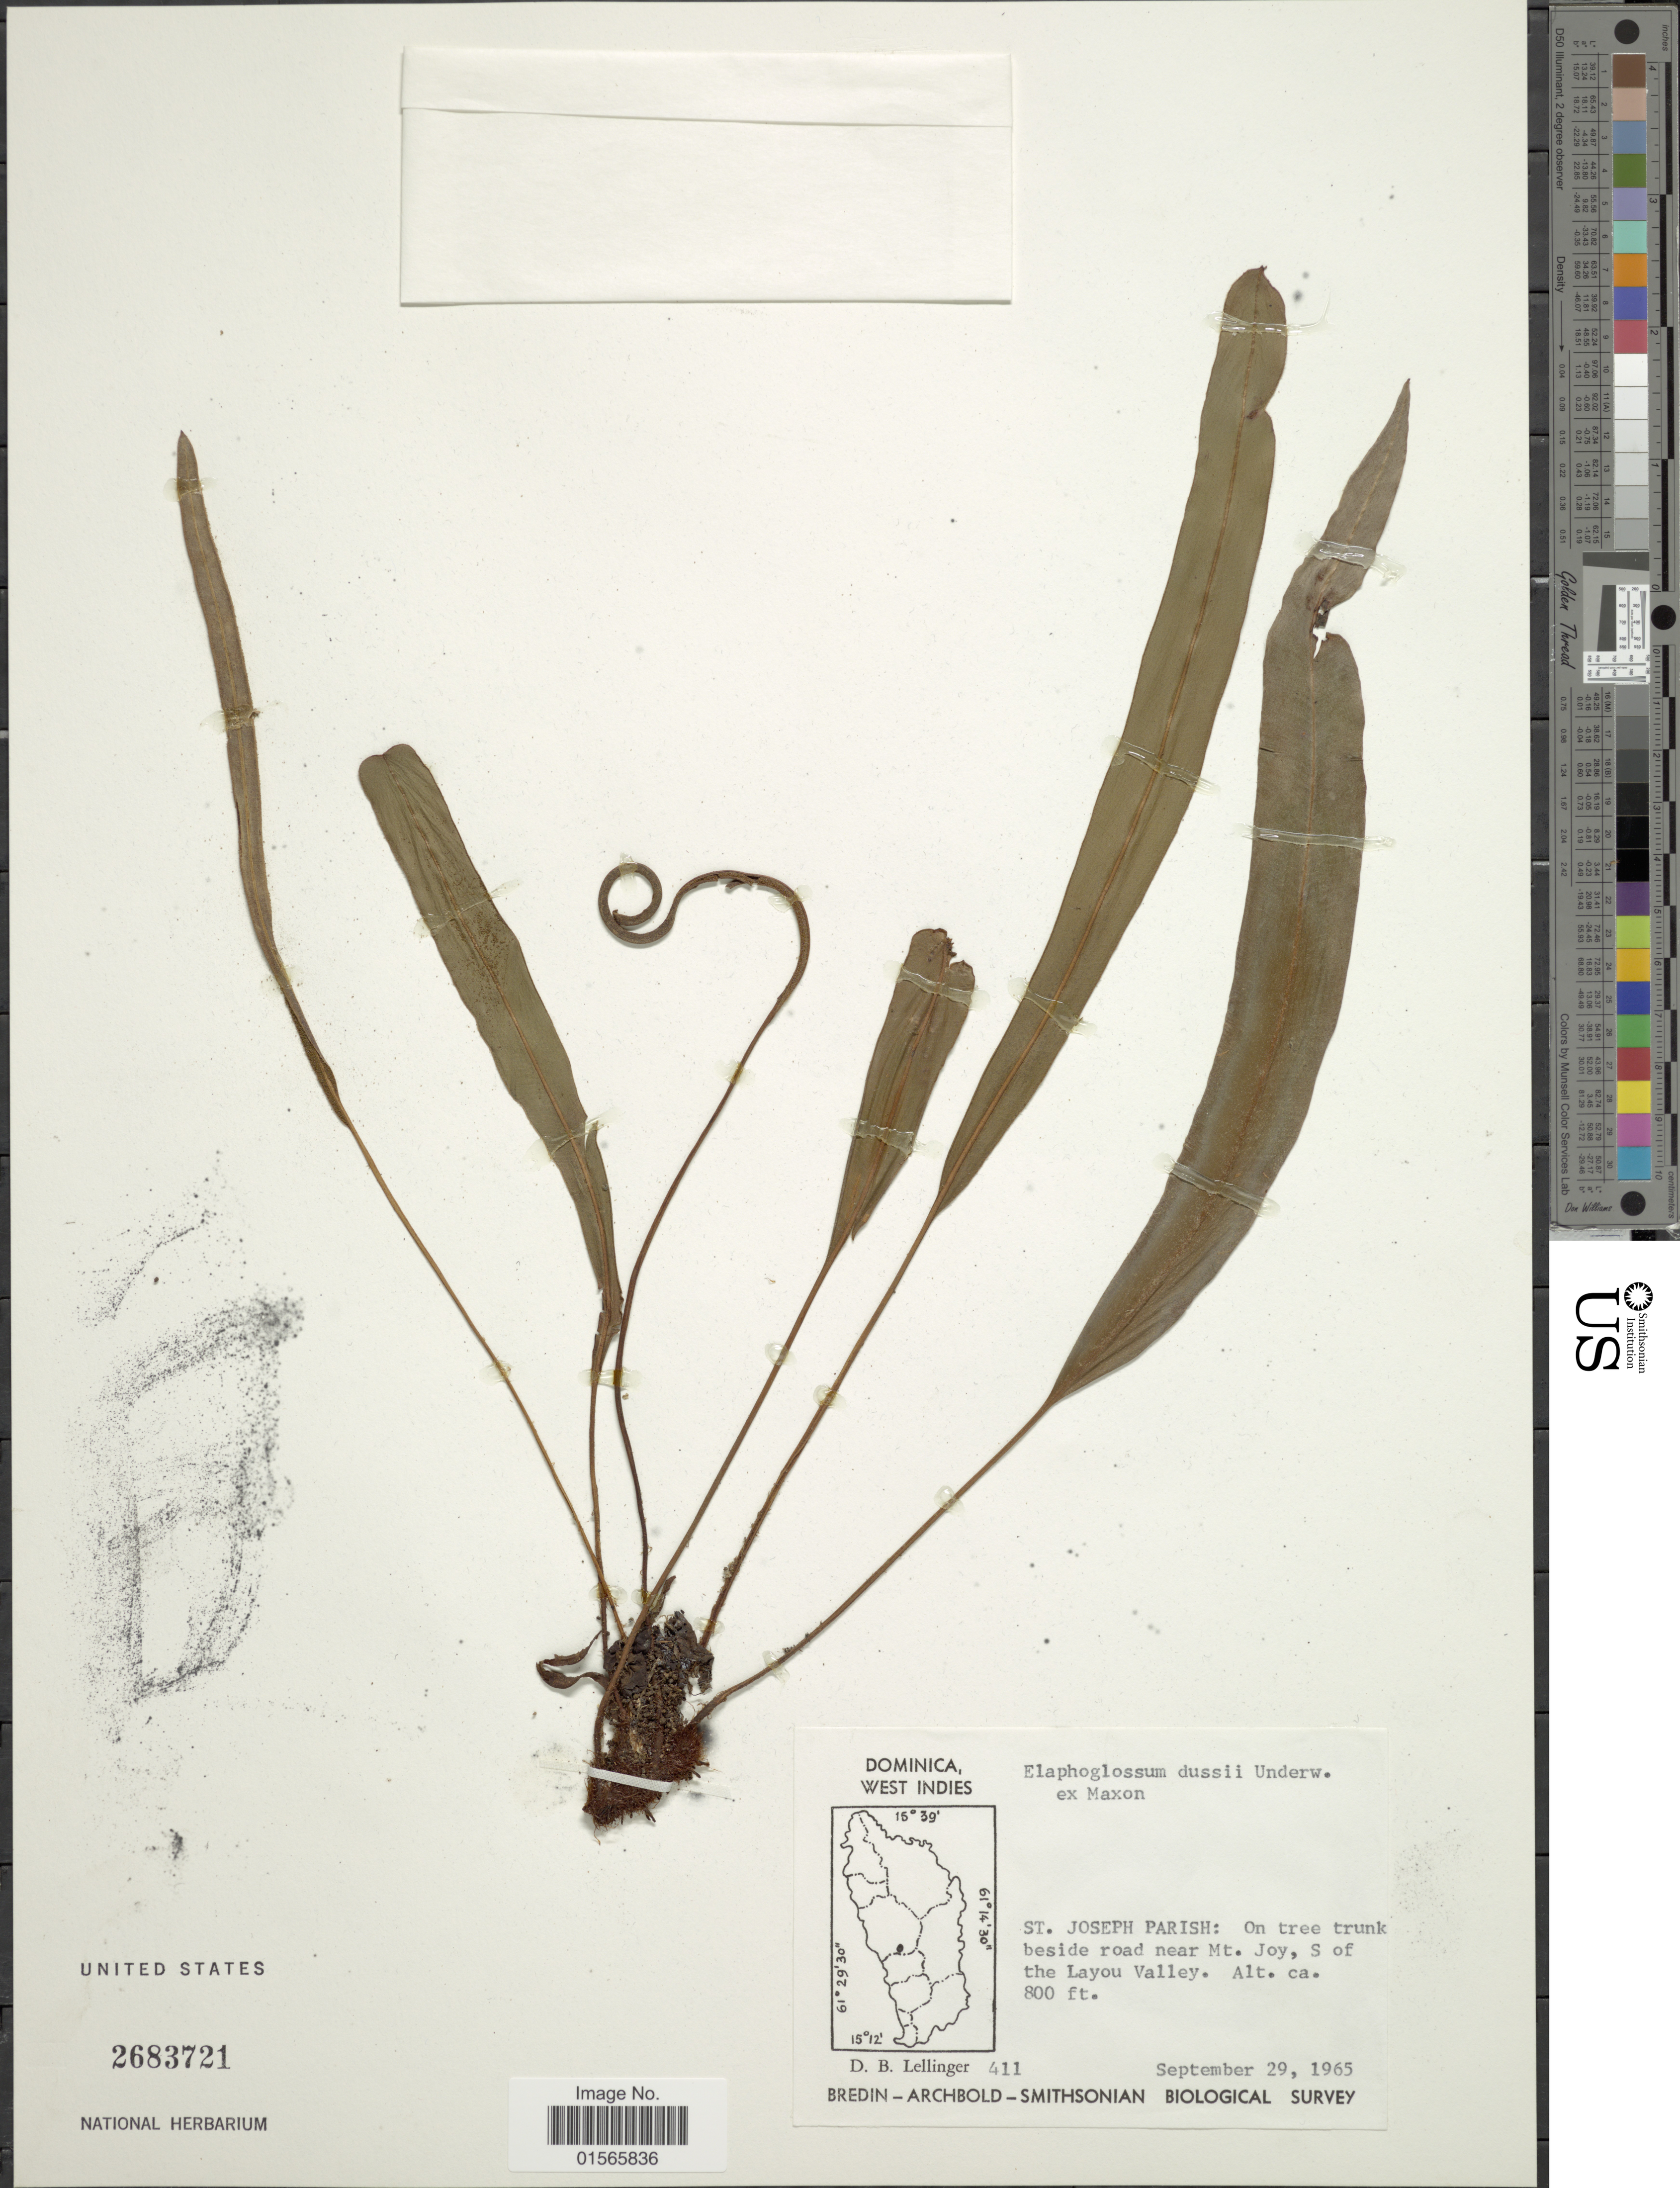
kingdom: Plantae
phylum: Tracheophyta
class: Polypodiopsida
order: Polypodiales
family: Dryopteridaceae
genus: Elaphoglossum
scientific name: Elaphoglossum petiolatum var. dussii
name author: (Underw. ex Maxon) Proctor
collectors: D. B. Lellinger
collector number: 411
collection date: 1965-09-29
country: Dominica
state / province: St. Joseph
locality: St. Joseph Parish: On tree trunk beside road near Mt. Joy, S. of the Layou Valley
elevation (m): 244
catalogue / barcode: US 2683721